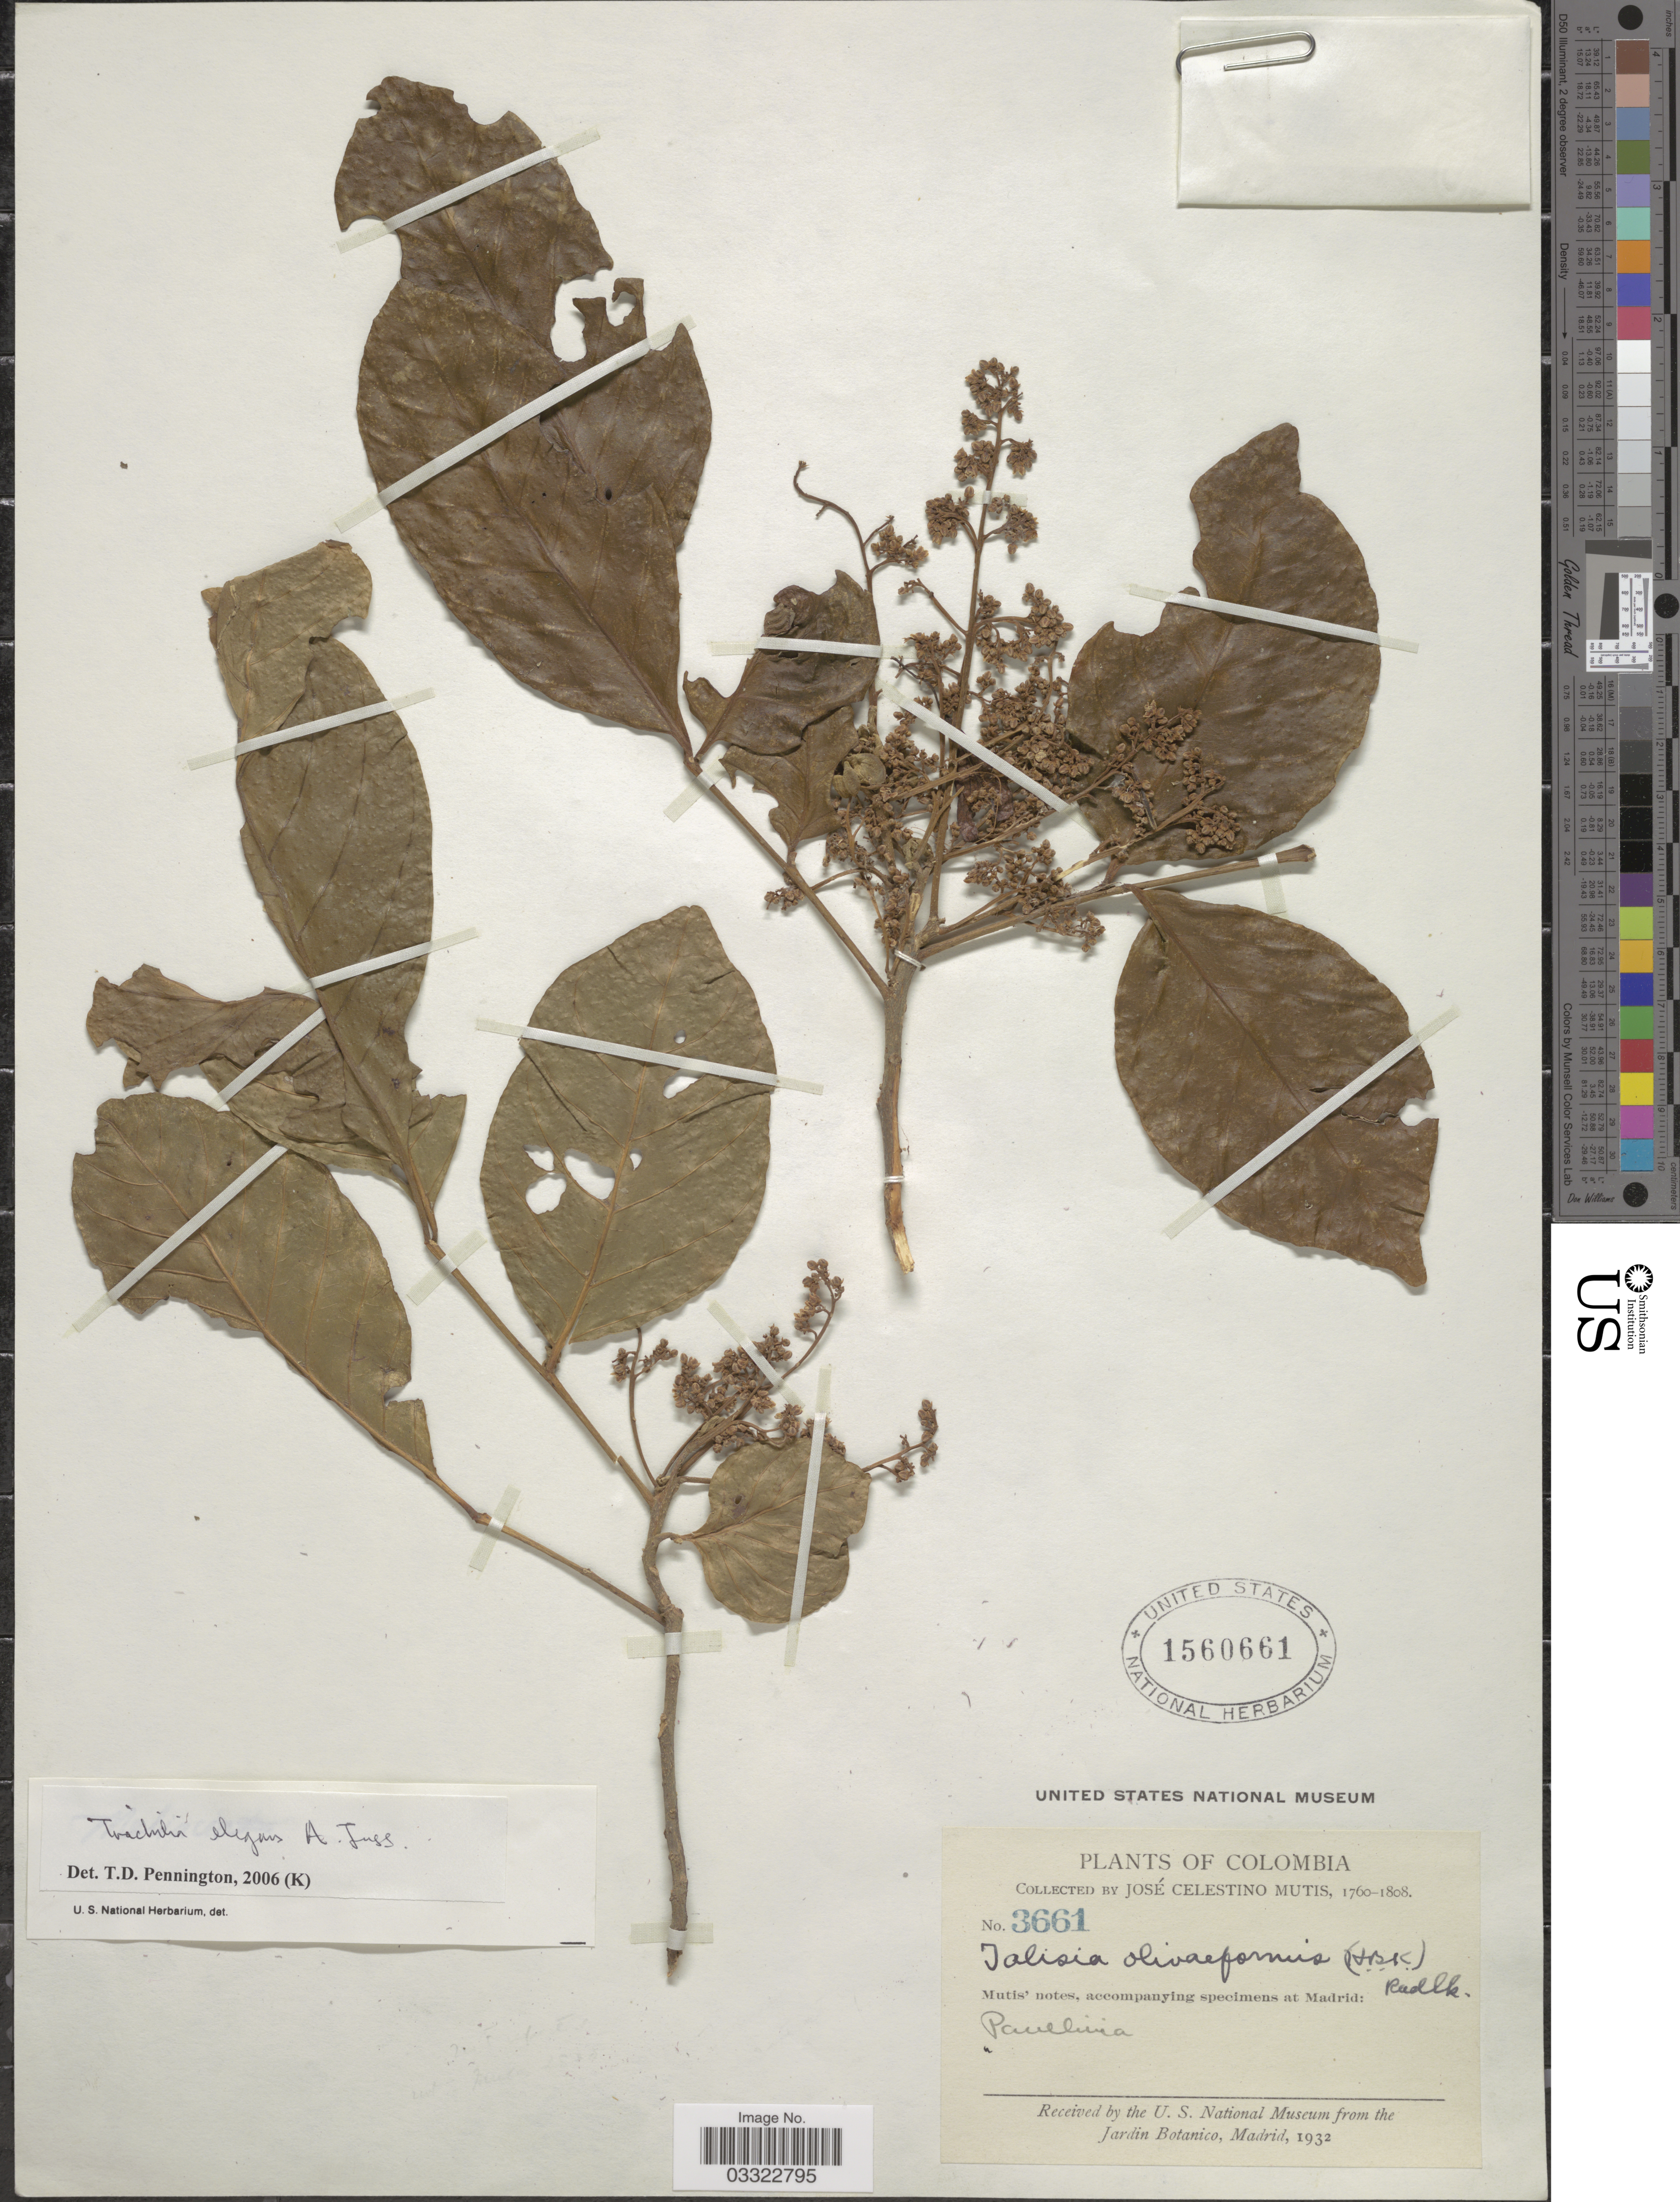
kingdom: Plantae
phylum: Tracheophyta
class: Magnoliopsida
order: Sapindales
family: Meliaceae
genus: Trichilia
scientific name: Trichilia elegans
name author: A. Juss.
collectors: J. C. B. Mutis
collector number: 3661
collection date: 1760/1808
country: Colombia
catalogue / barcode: US 1560661